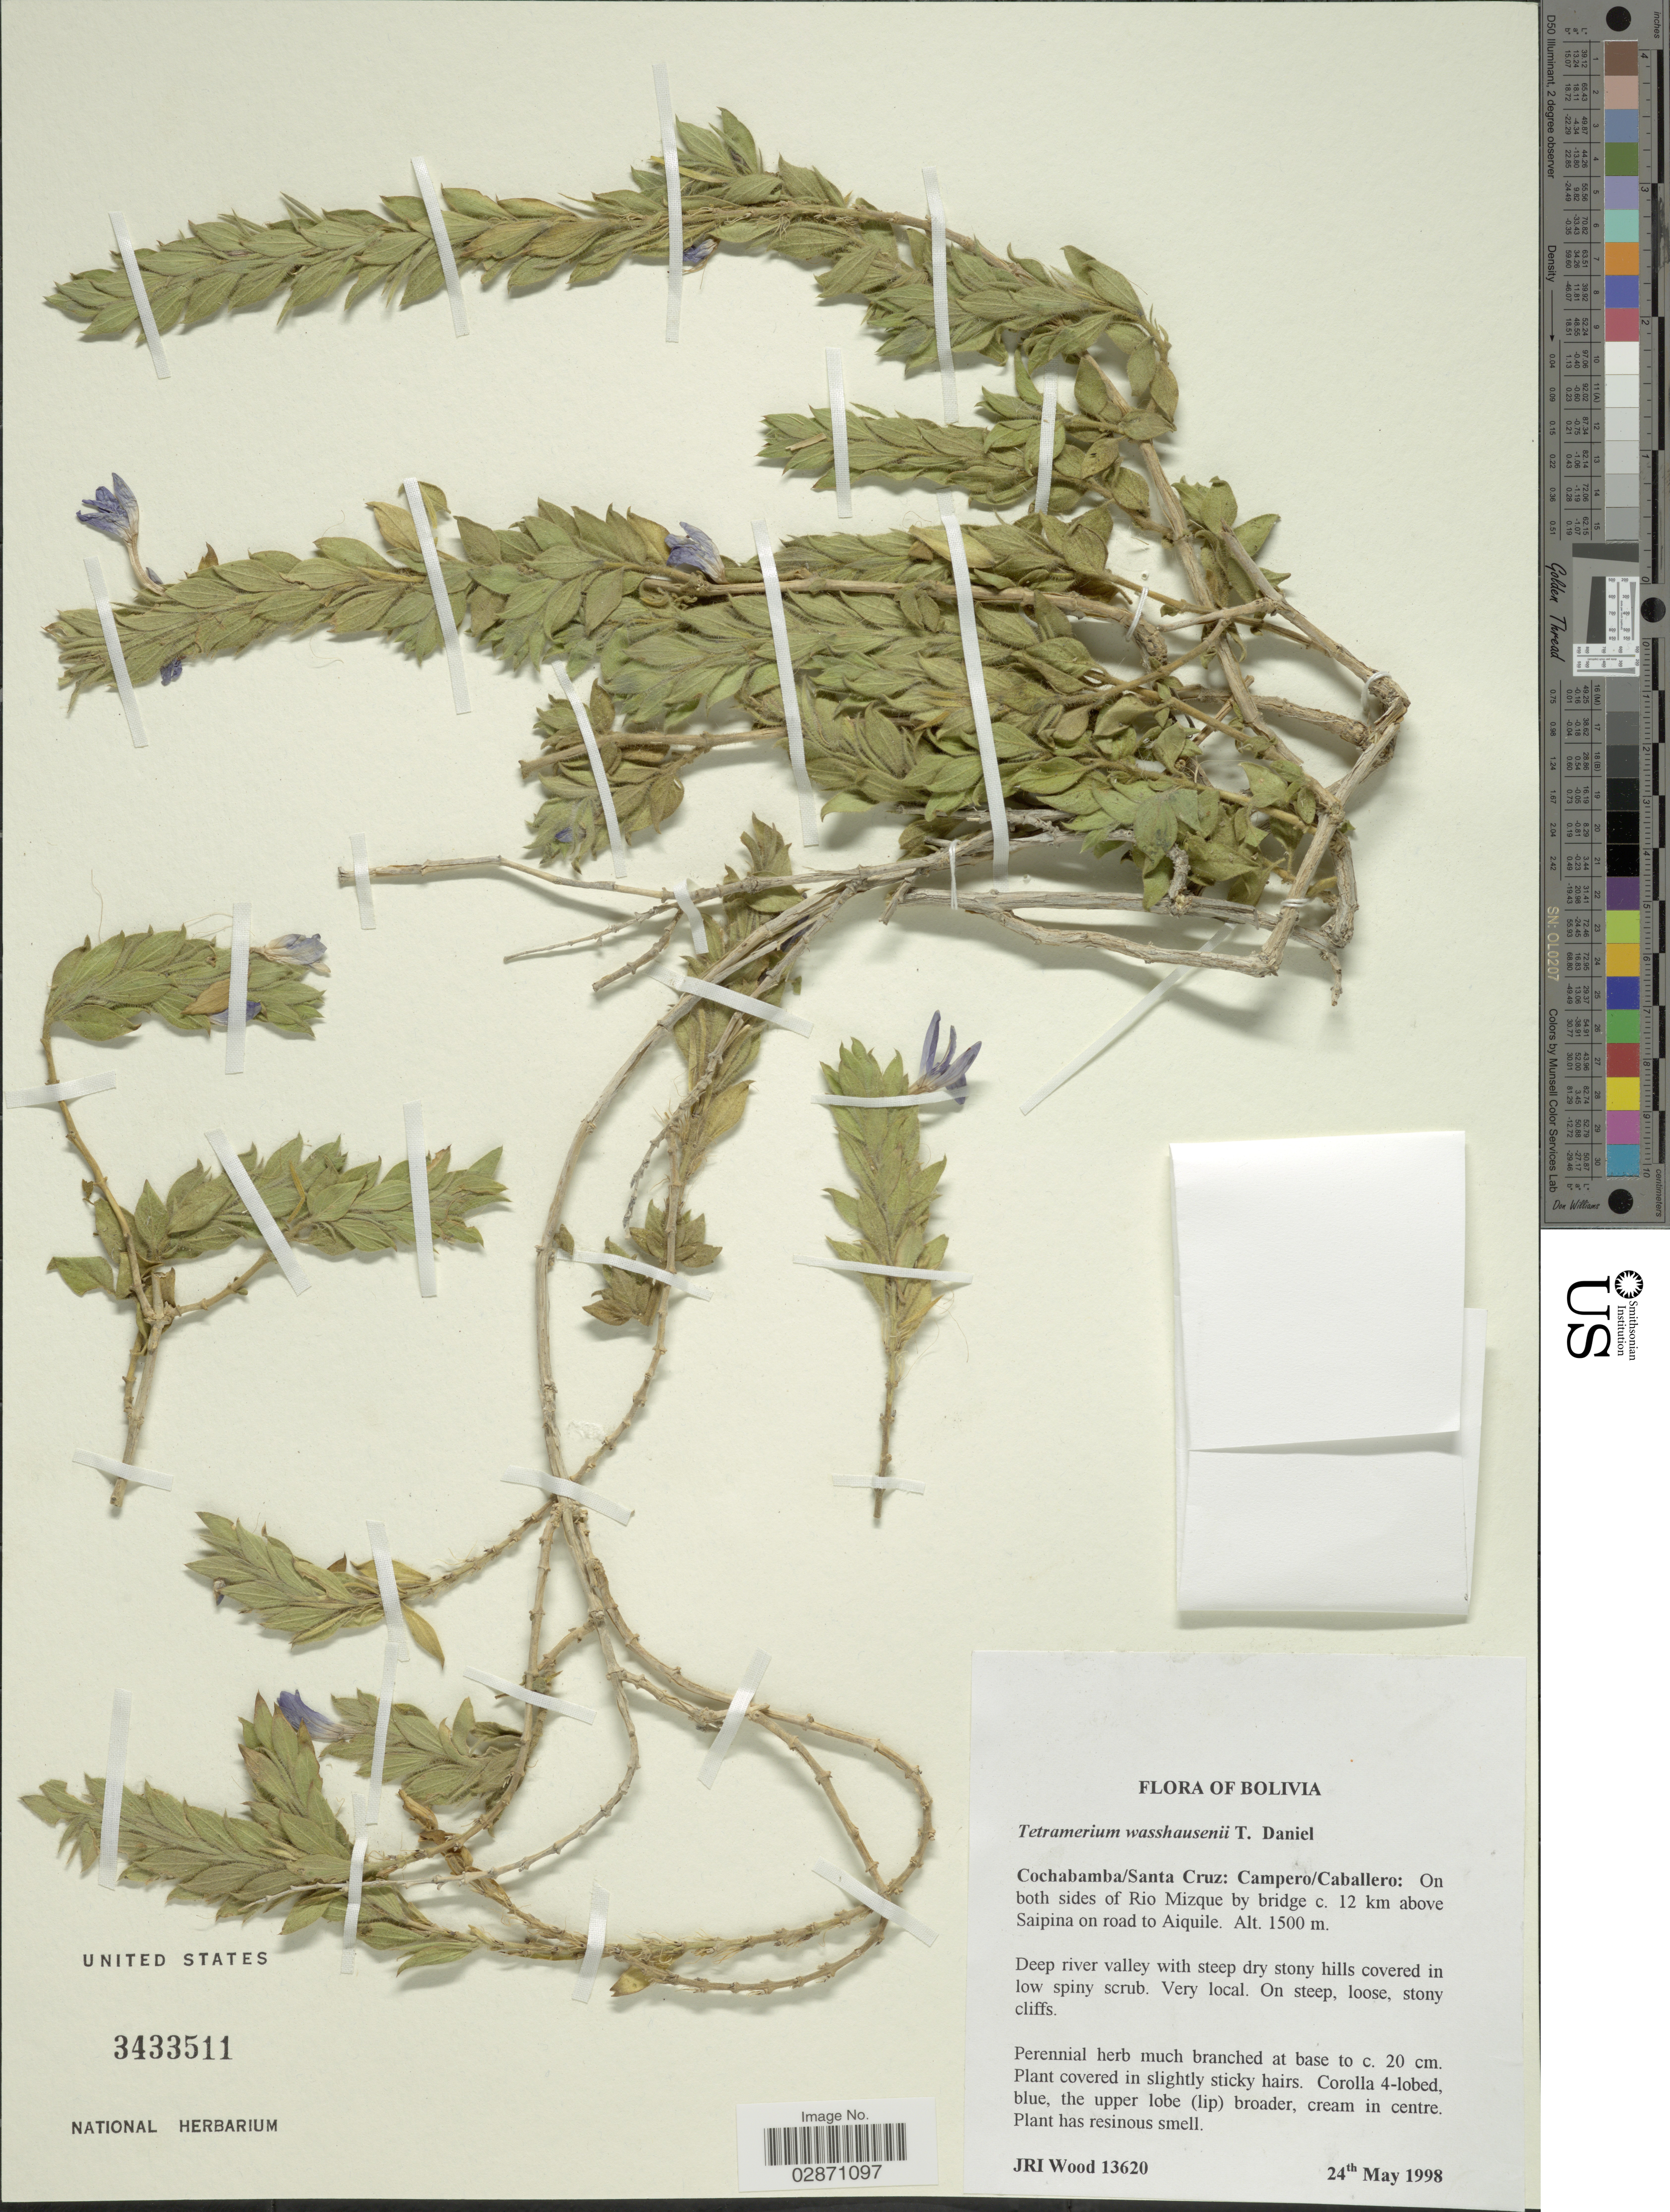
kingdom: Plantae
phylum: Tracheophyta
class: Magnoliopsida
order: Lamiales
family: Acanthaceae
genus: Tetramerium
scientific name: Tetramerium wasshausenii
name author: T.F. Daniel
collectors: J. R. I. Wood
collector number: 13620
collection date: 1998-05-24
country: Bolivia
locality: Cochabamba/Santa Cruz: Campero/Caballero: On both sides of Rio Mizque by bridge c. 12 km above Saipina on road to Aiquile.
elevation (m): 1500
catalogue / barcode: US 3433511